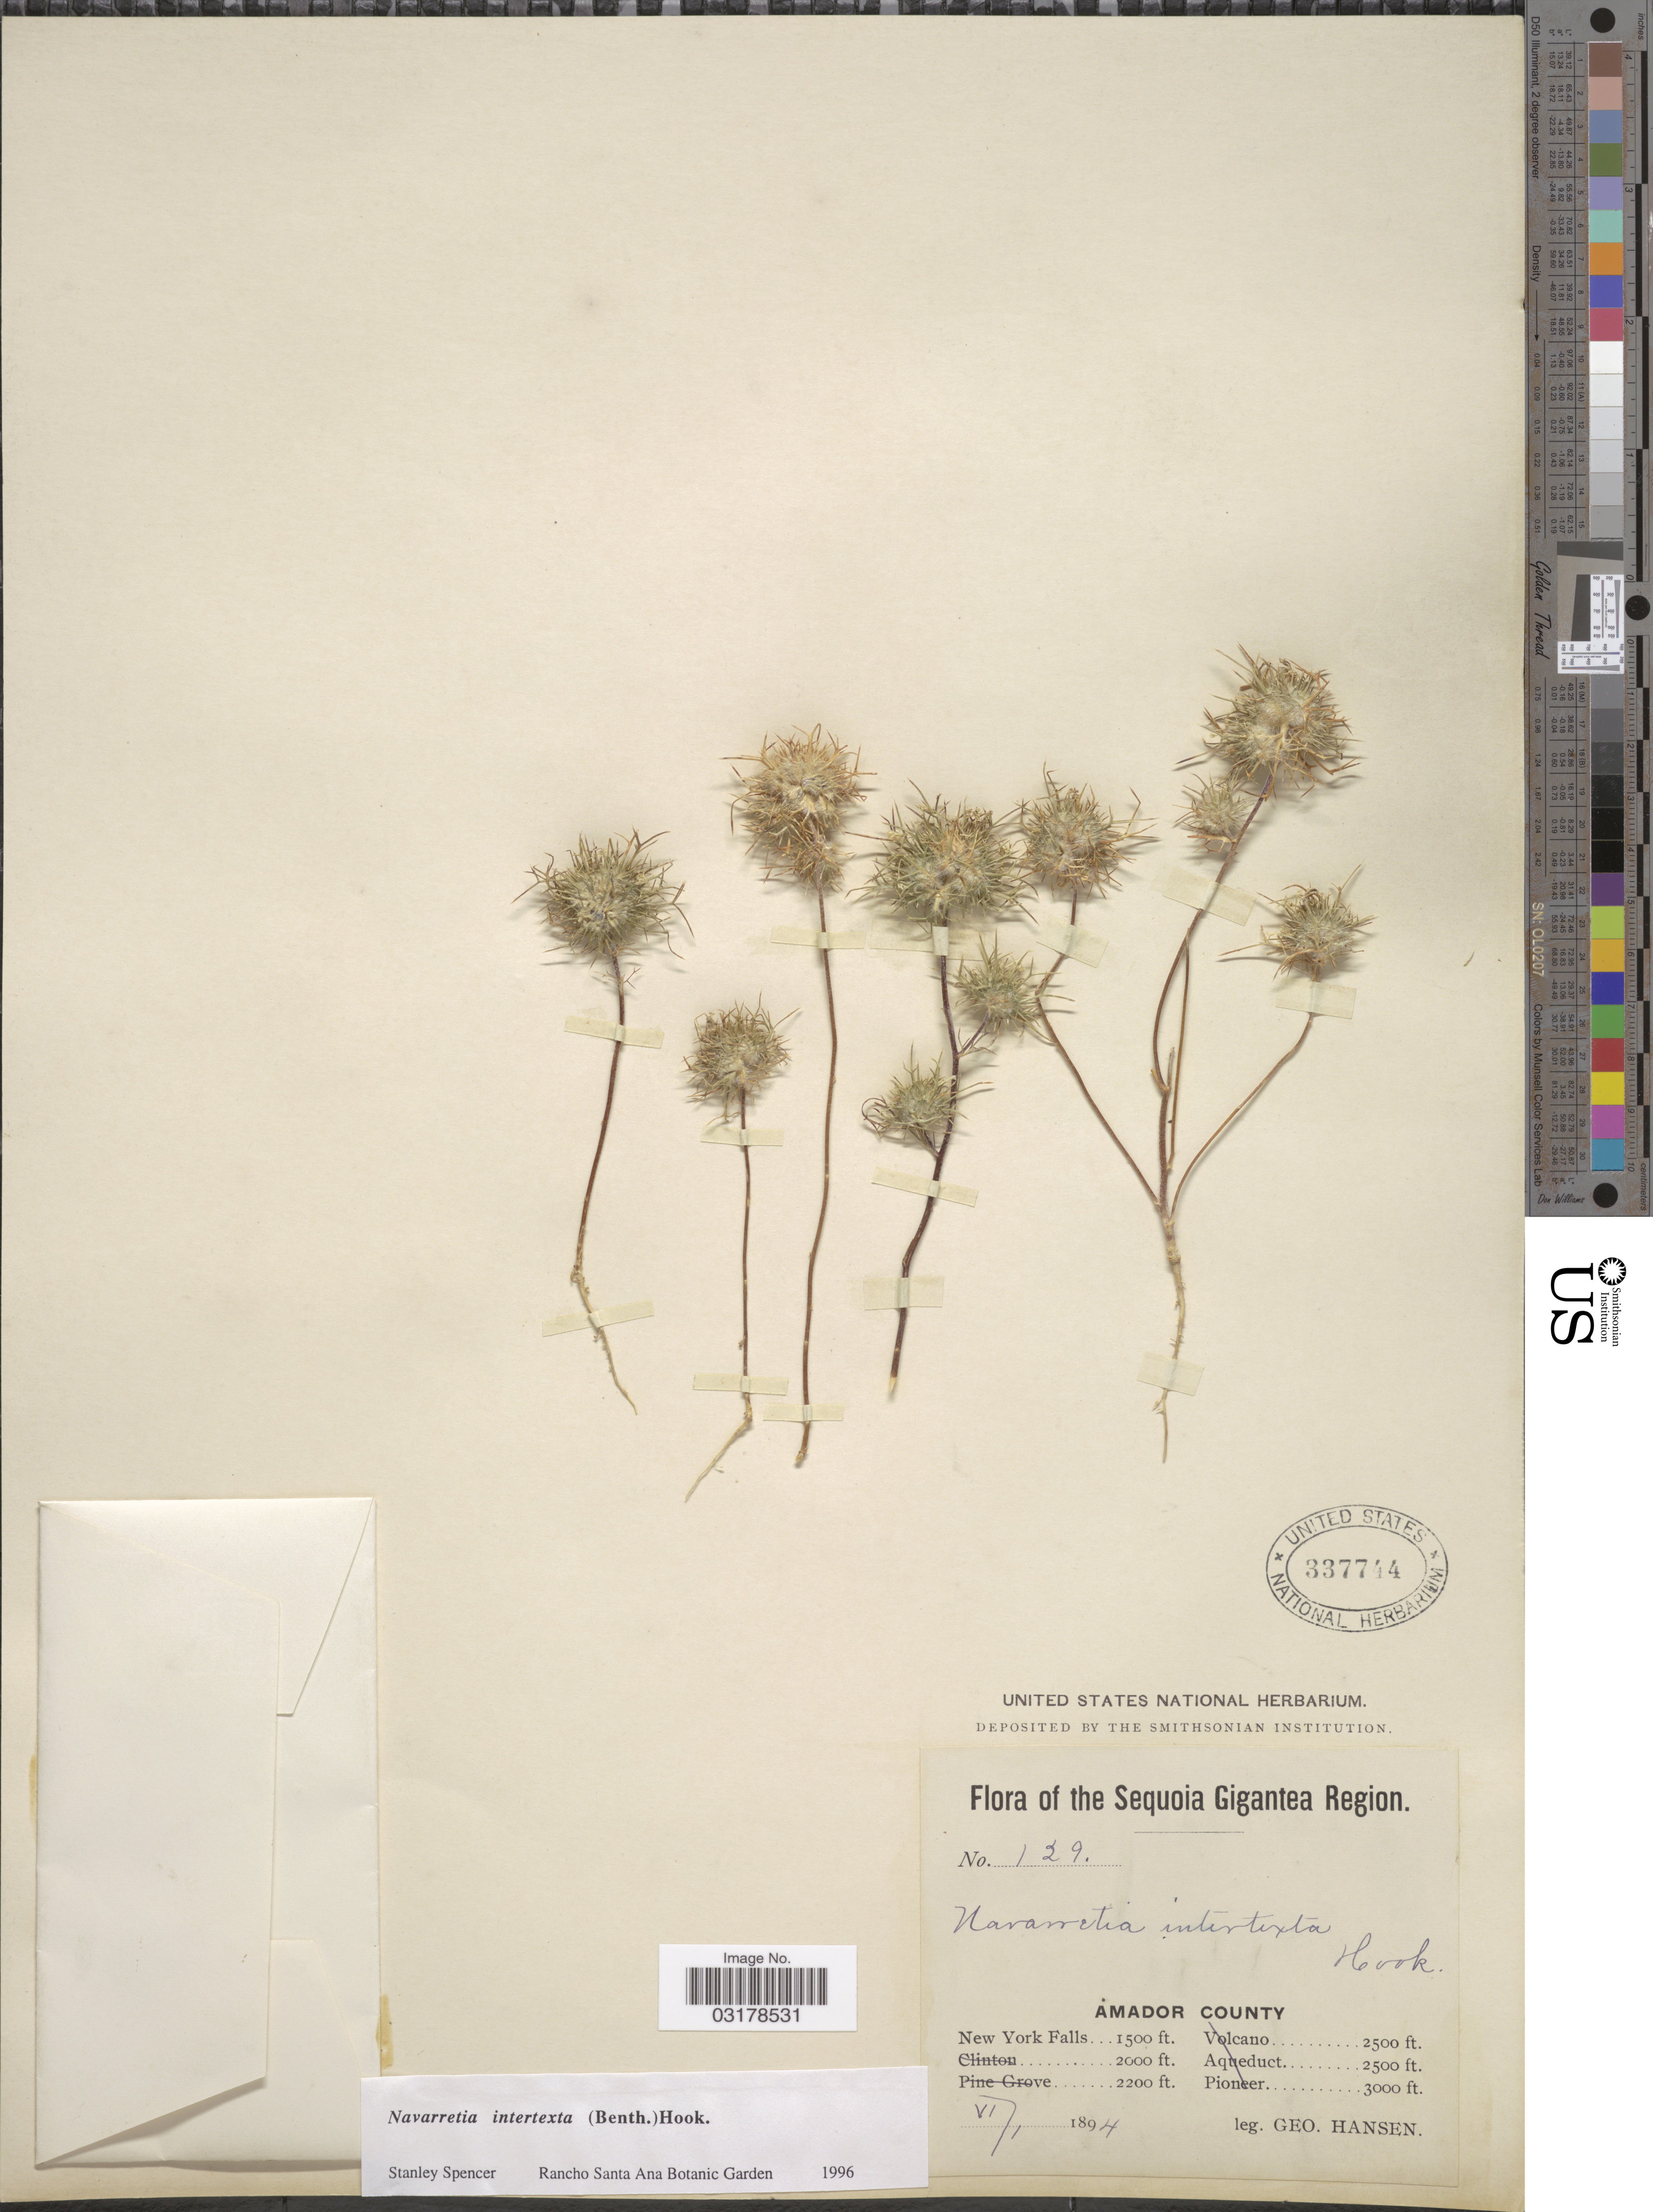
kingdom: Plantae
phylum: Tracheophyta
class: Magnoliopsida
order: Ericales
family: Polemoniaceae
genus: Navarretia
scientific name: Navarretia intertexta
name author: (Benth.) Hook.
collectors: G. Hansen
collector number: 129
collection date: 1894-06-01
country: United States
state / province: California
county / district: Amador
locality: Sequoia Gigantea Region. Amador County. New York Falls.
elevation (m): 457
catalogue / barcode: US 337744